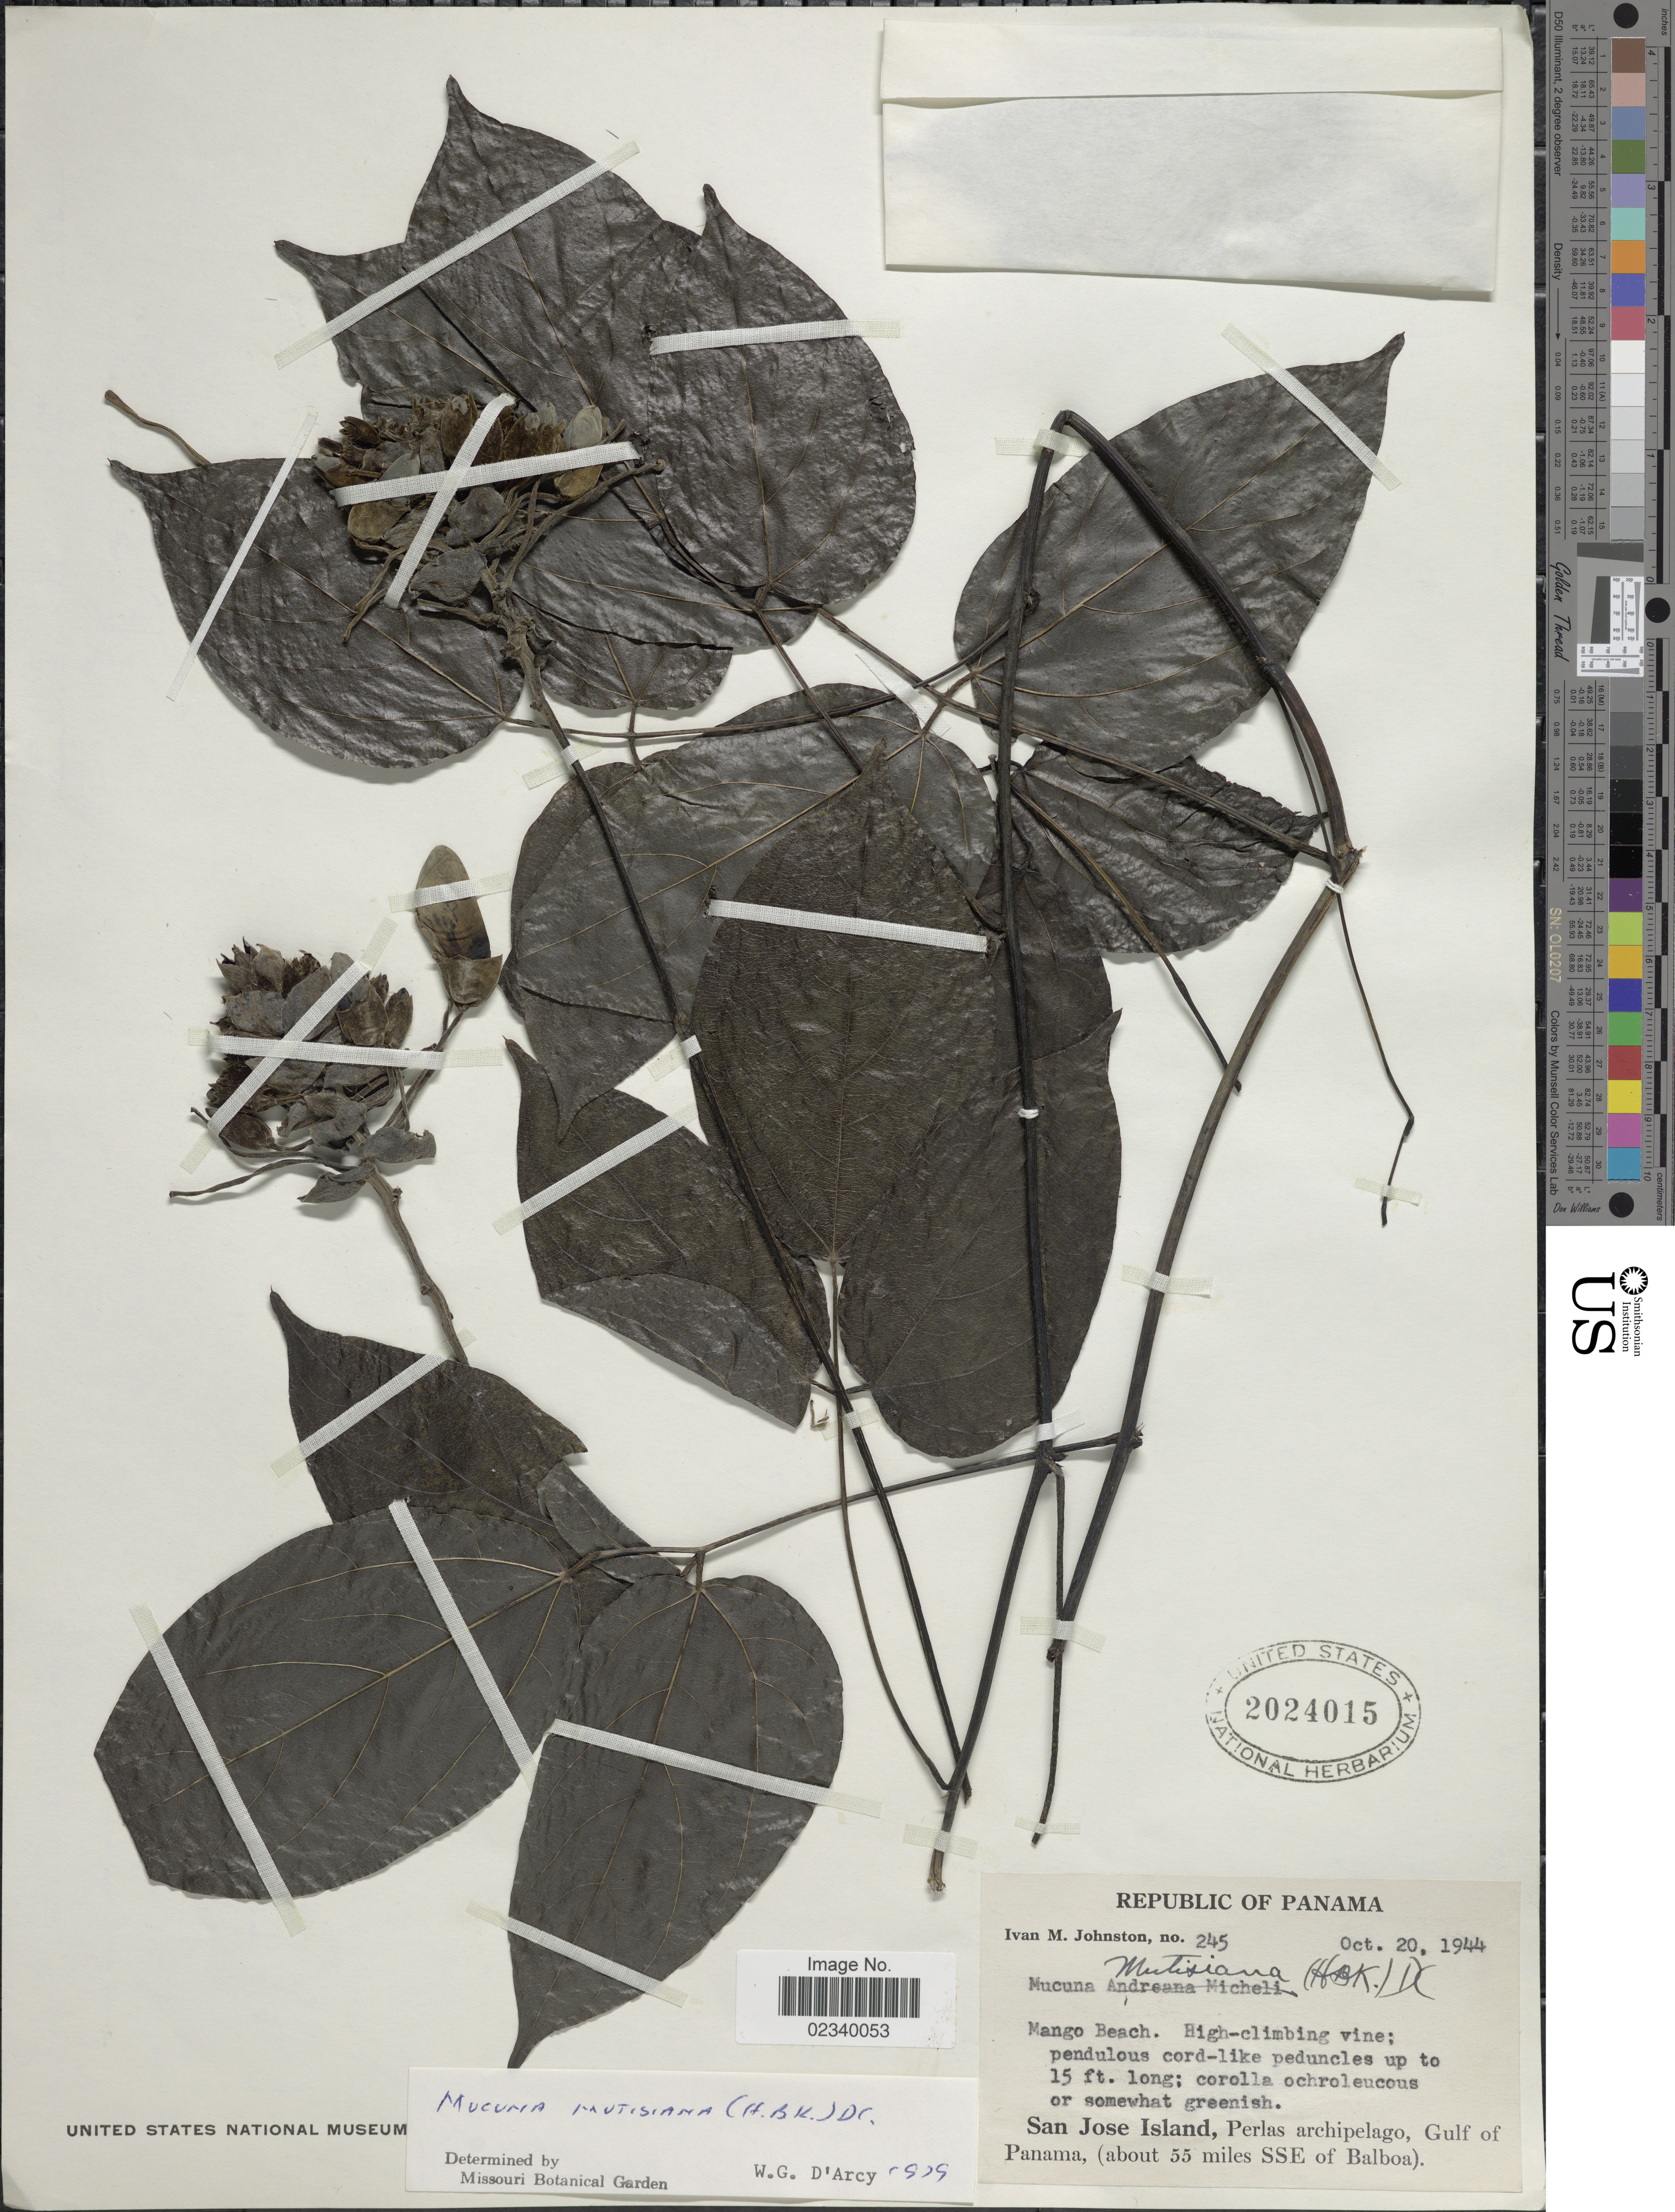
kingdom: Plantae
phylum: Tracheophyta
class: Magnoliopsida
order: Fabales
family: Fabaceae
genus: Mucuna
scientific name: Mucuna mutisiana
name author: (Kunth) DC.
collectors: I.M. Johnston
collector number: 245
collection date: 1944-10-20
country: Panama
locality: Mango Beach, San Jose Island, Perlas archipelago, Gulf of Panama, (about 55 miles SSE of Balboa)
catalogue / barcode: US 2024015